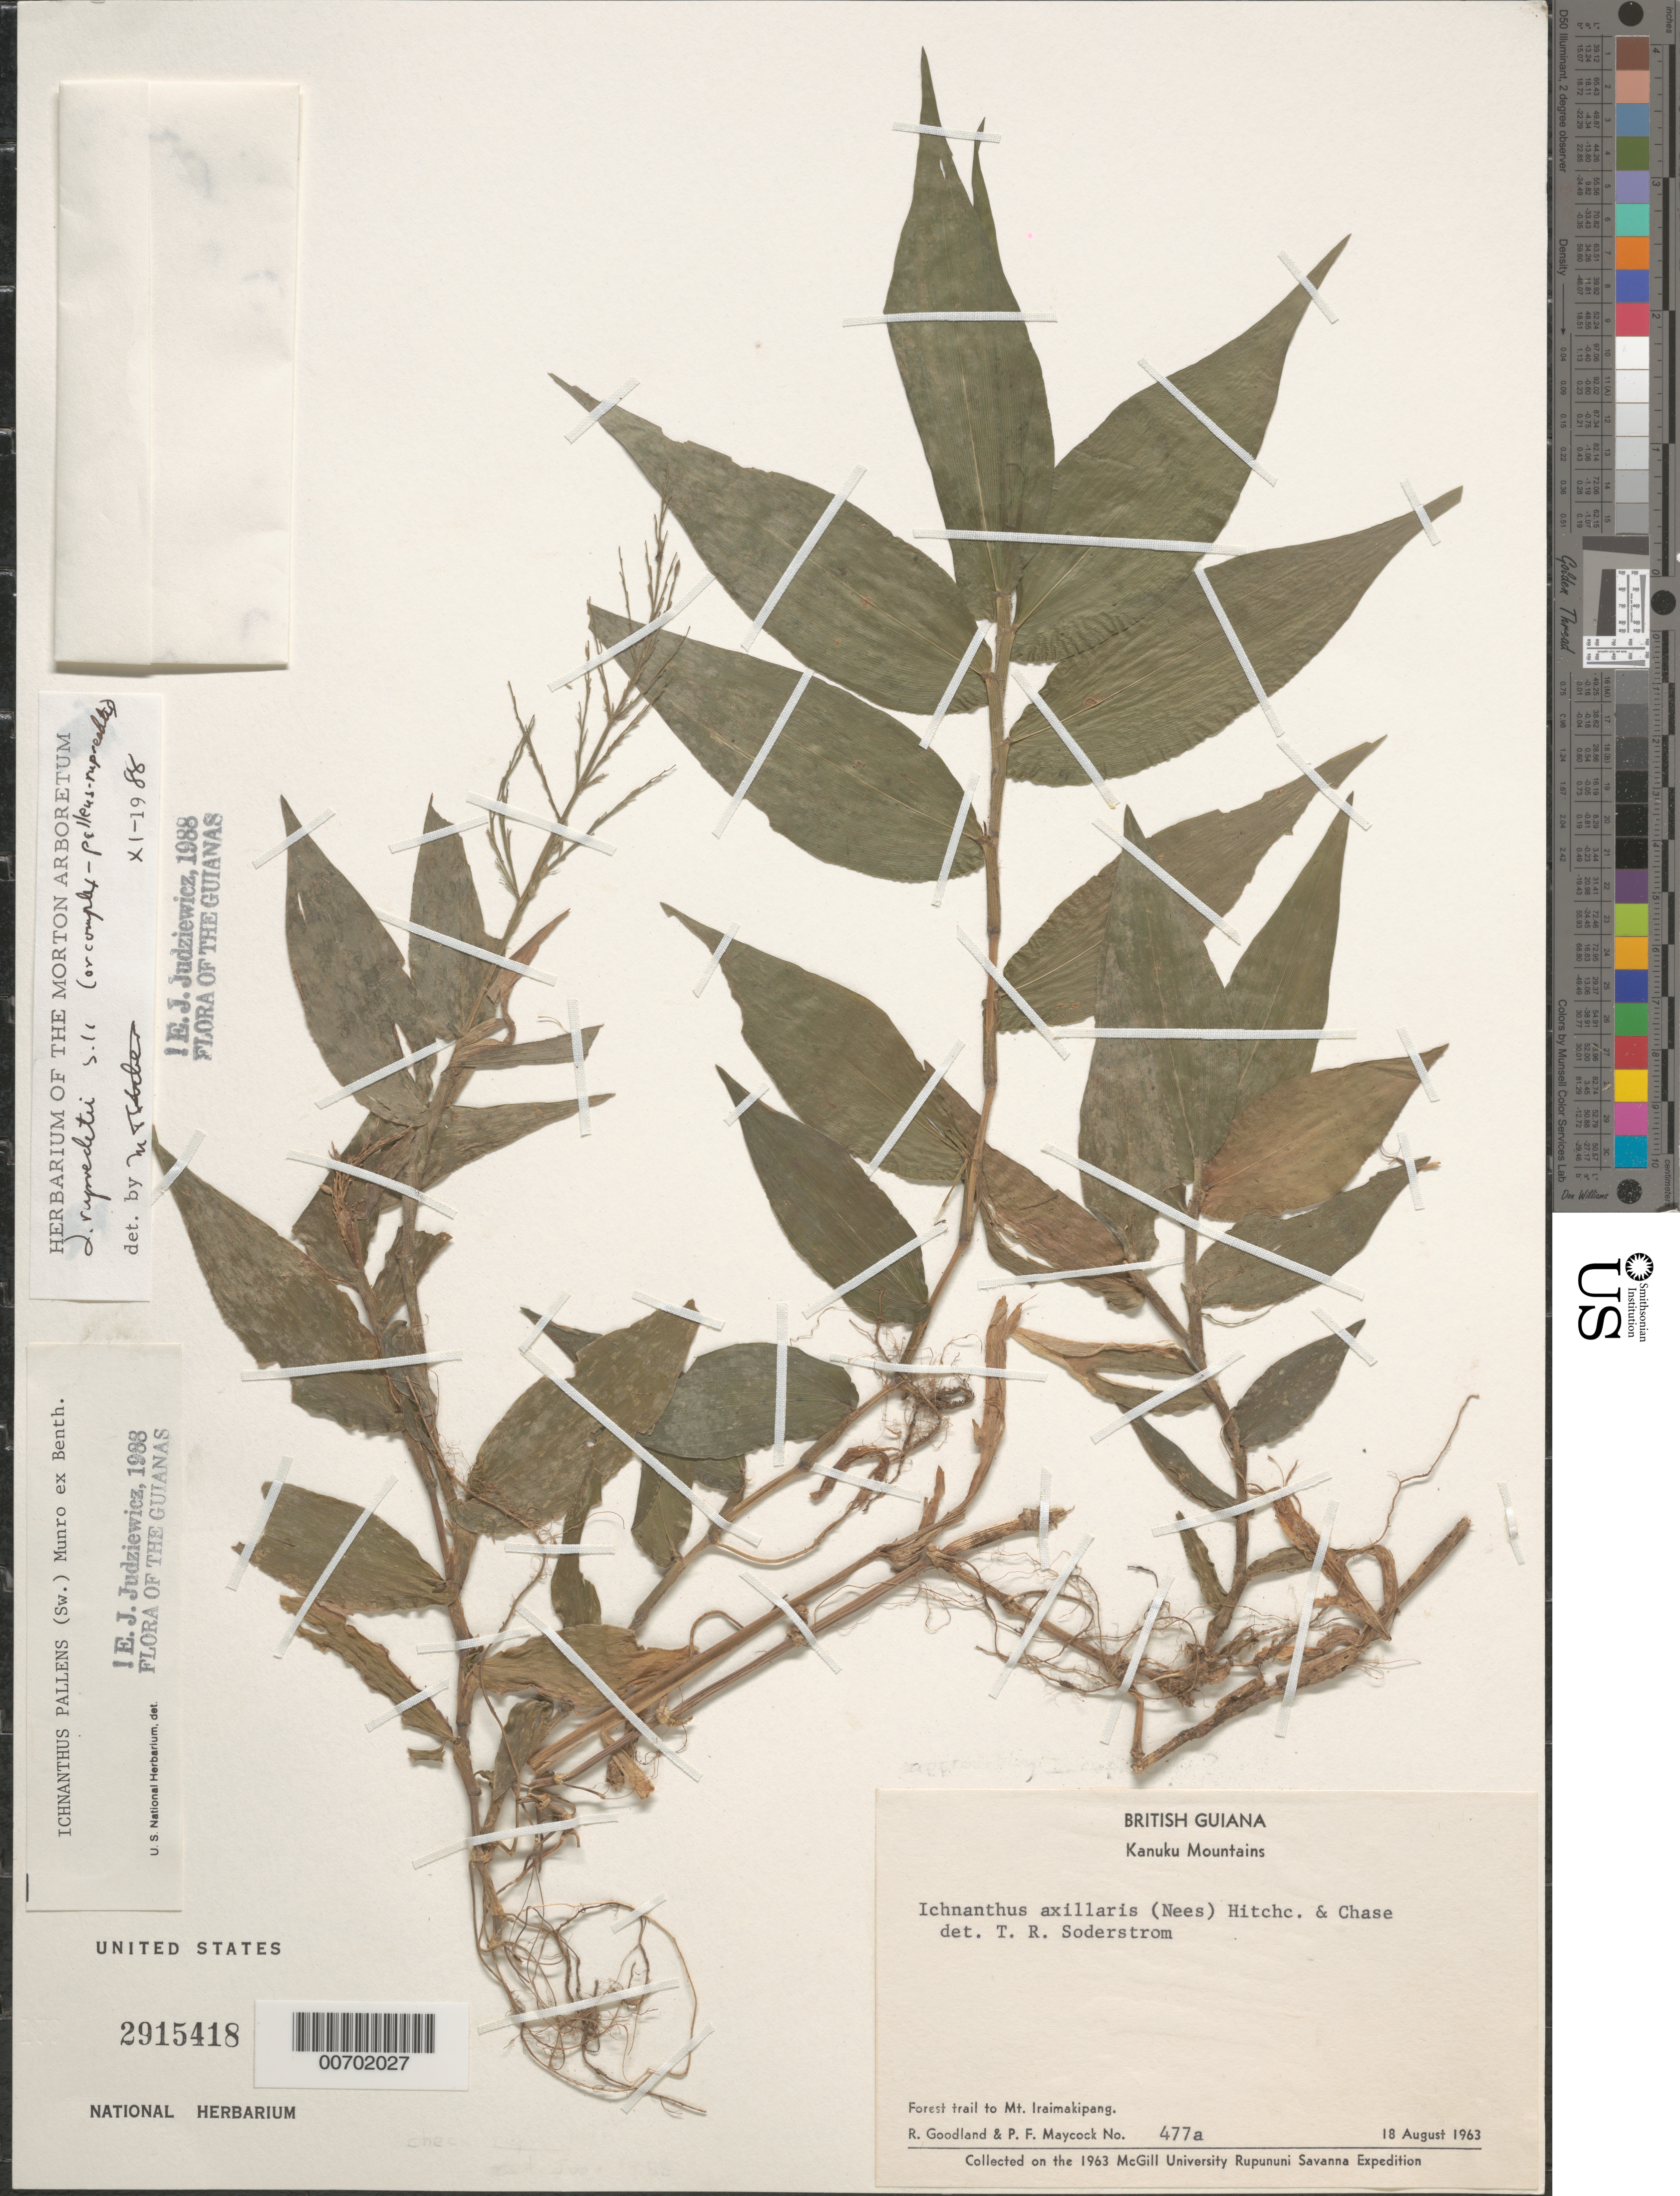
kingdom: Plantae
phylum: Tracheophyta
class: Liliopsida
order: Poales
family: Poaceae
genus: Ichnanthus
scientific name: Ichnanthus ruprechtii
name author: Döll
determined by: Stieber, M. T.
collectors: R. Goodland & P. Maycock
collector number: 477 a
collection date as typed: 18-Aug-63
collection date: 1963-08-18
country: Guyana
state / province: U. Takutu-U. Essequibo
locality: Mt. Iraimakipang, trail to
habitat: Forest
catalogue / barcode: US 2915418